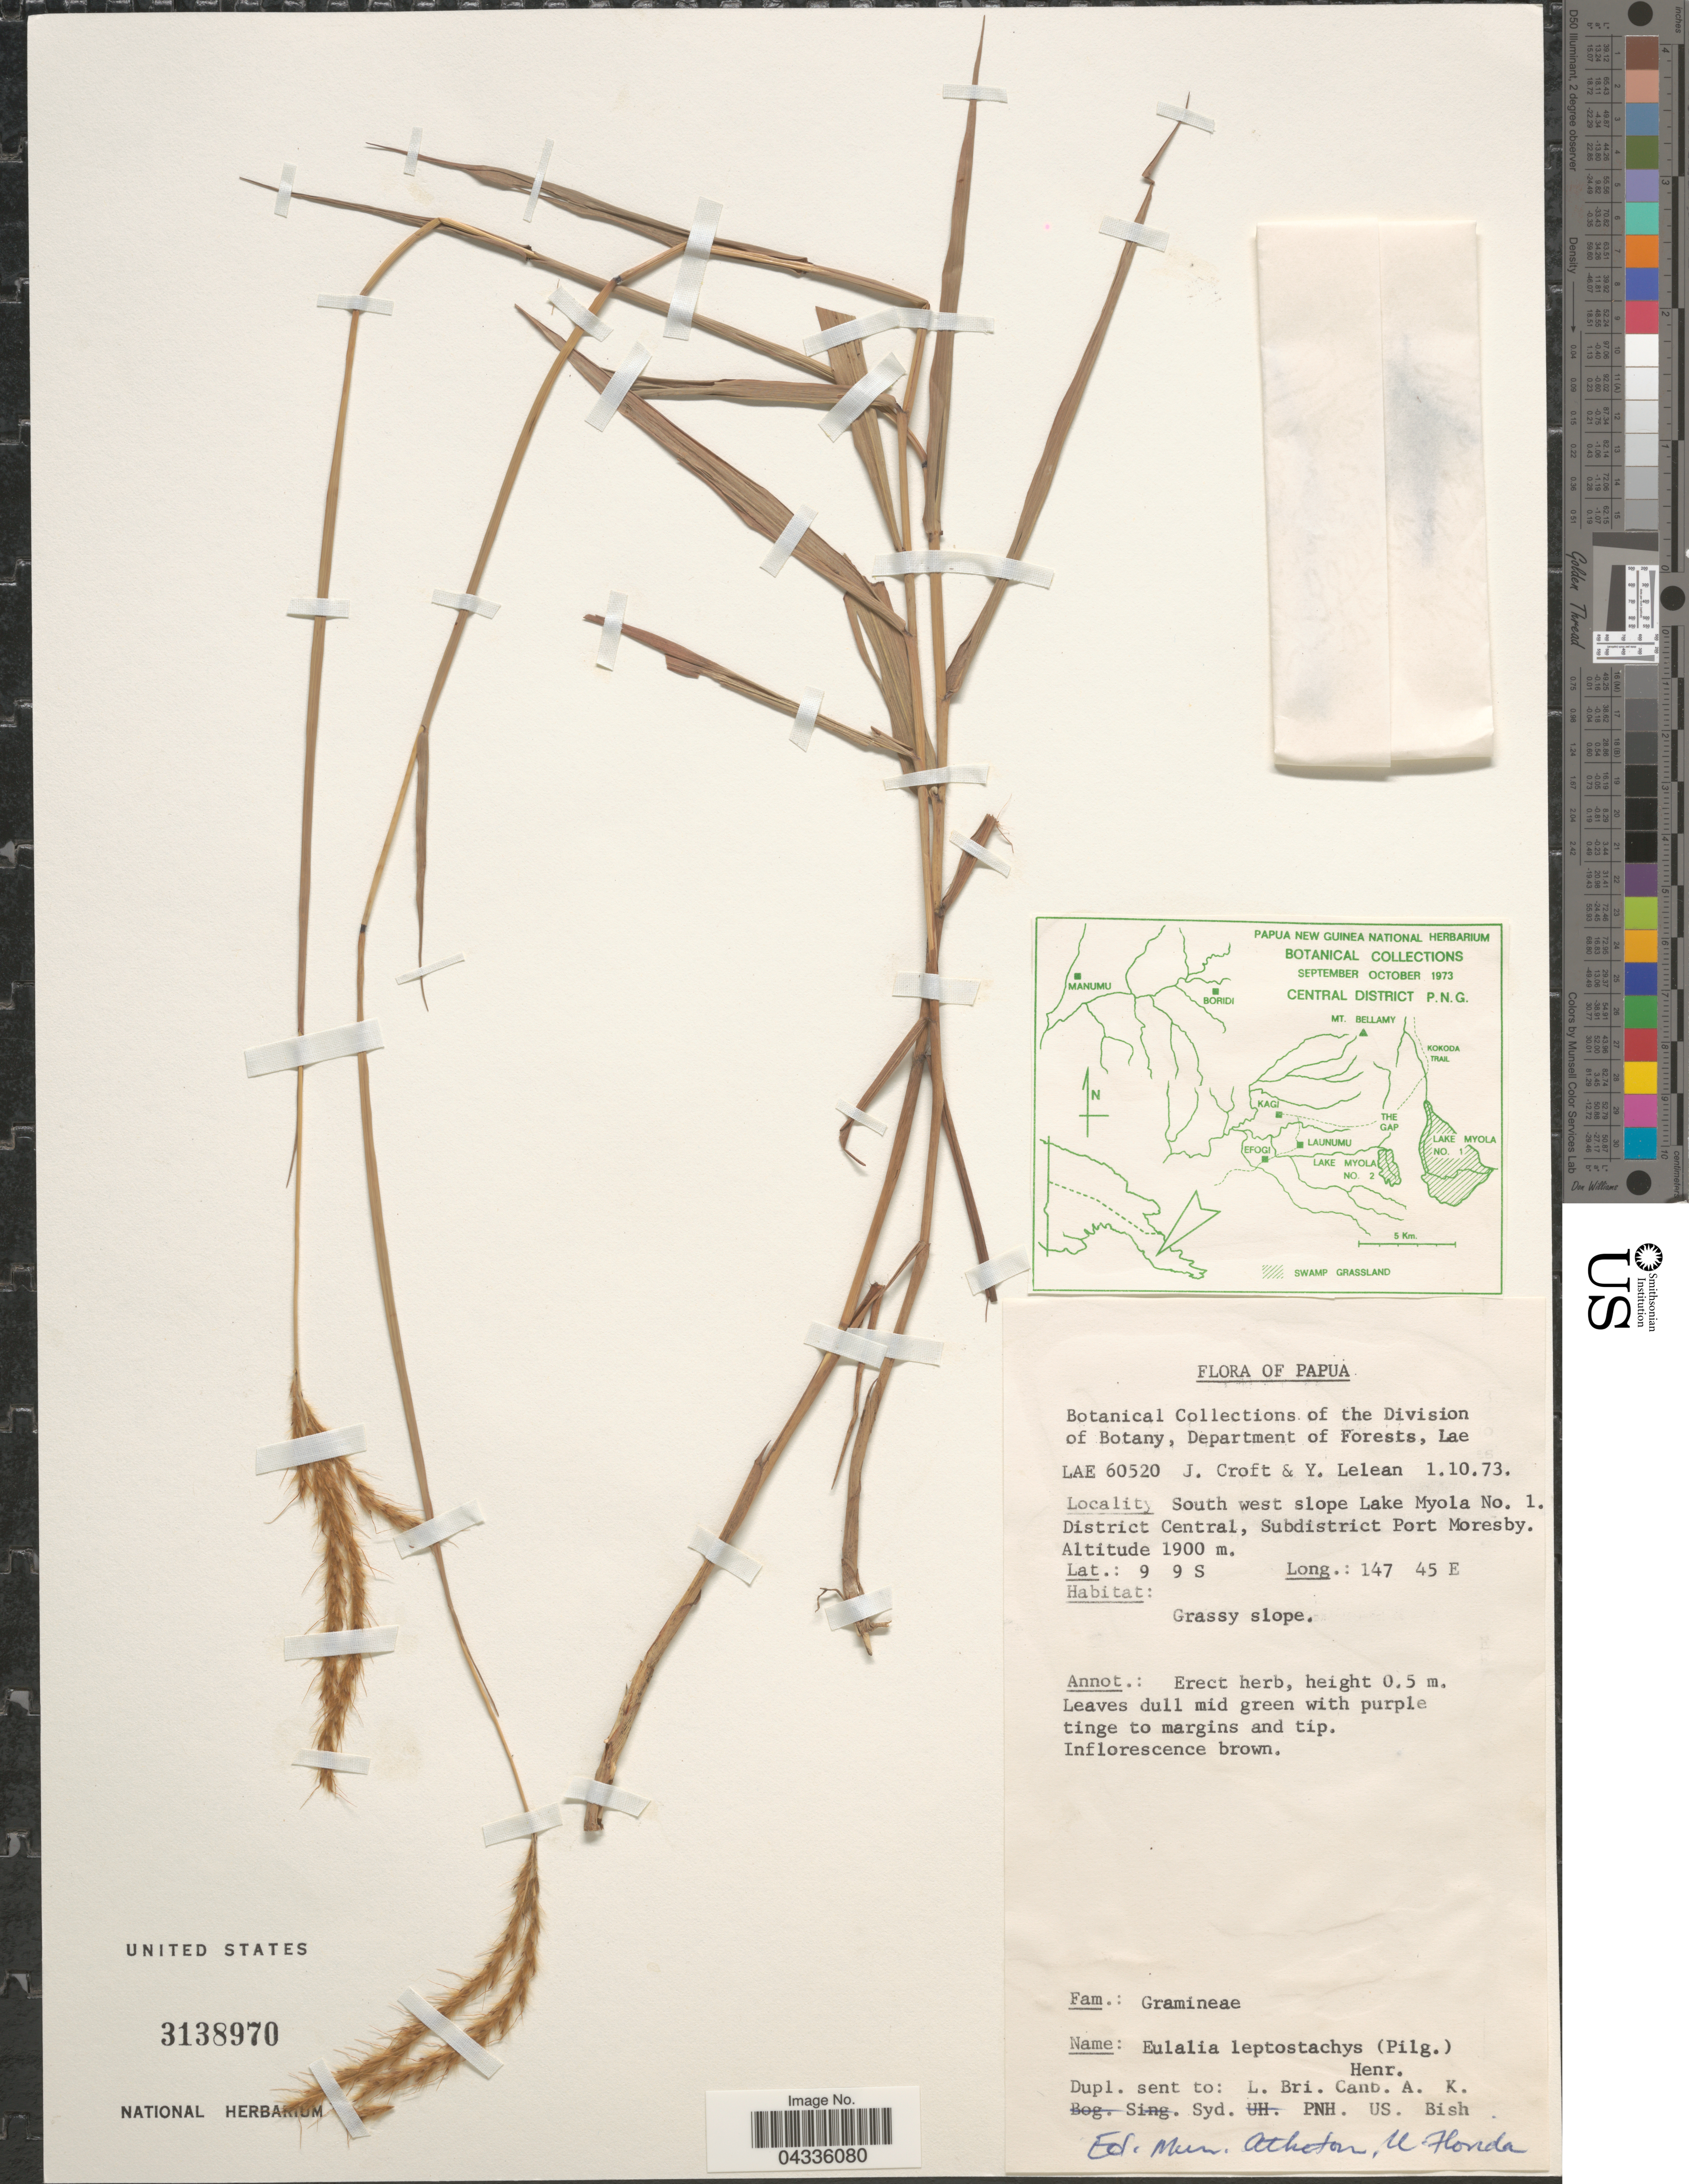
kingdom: Plantae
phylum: Tracheophyta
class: Liliopsida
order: Poales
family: Poaceae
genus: Eulalia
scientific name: Eulalia leptostachys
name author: (Pilg.) Henr.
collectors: J. Croft & Y. Lelean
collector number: LAE60520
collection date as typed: Transcribed d/m/y: 1/10/73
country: Papua New Guinea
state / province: Central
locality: Papua. South west slope Lake Myola No. 1. District Central, Subdistrict Port Moresby.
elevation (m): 1900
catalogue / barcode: US 3138970